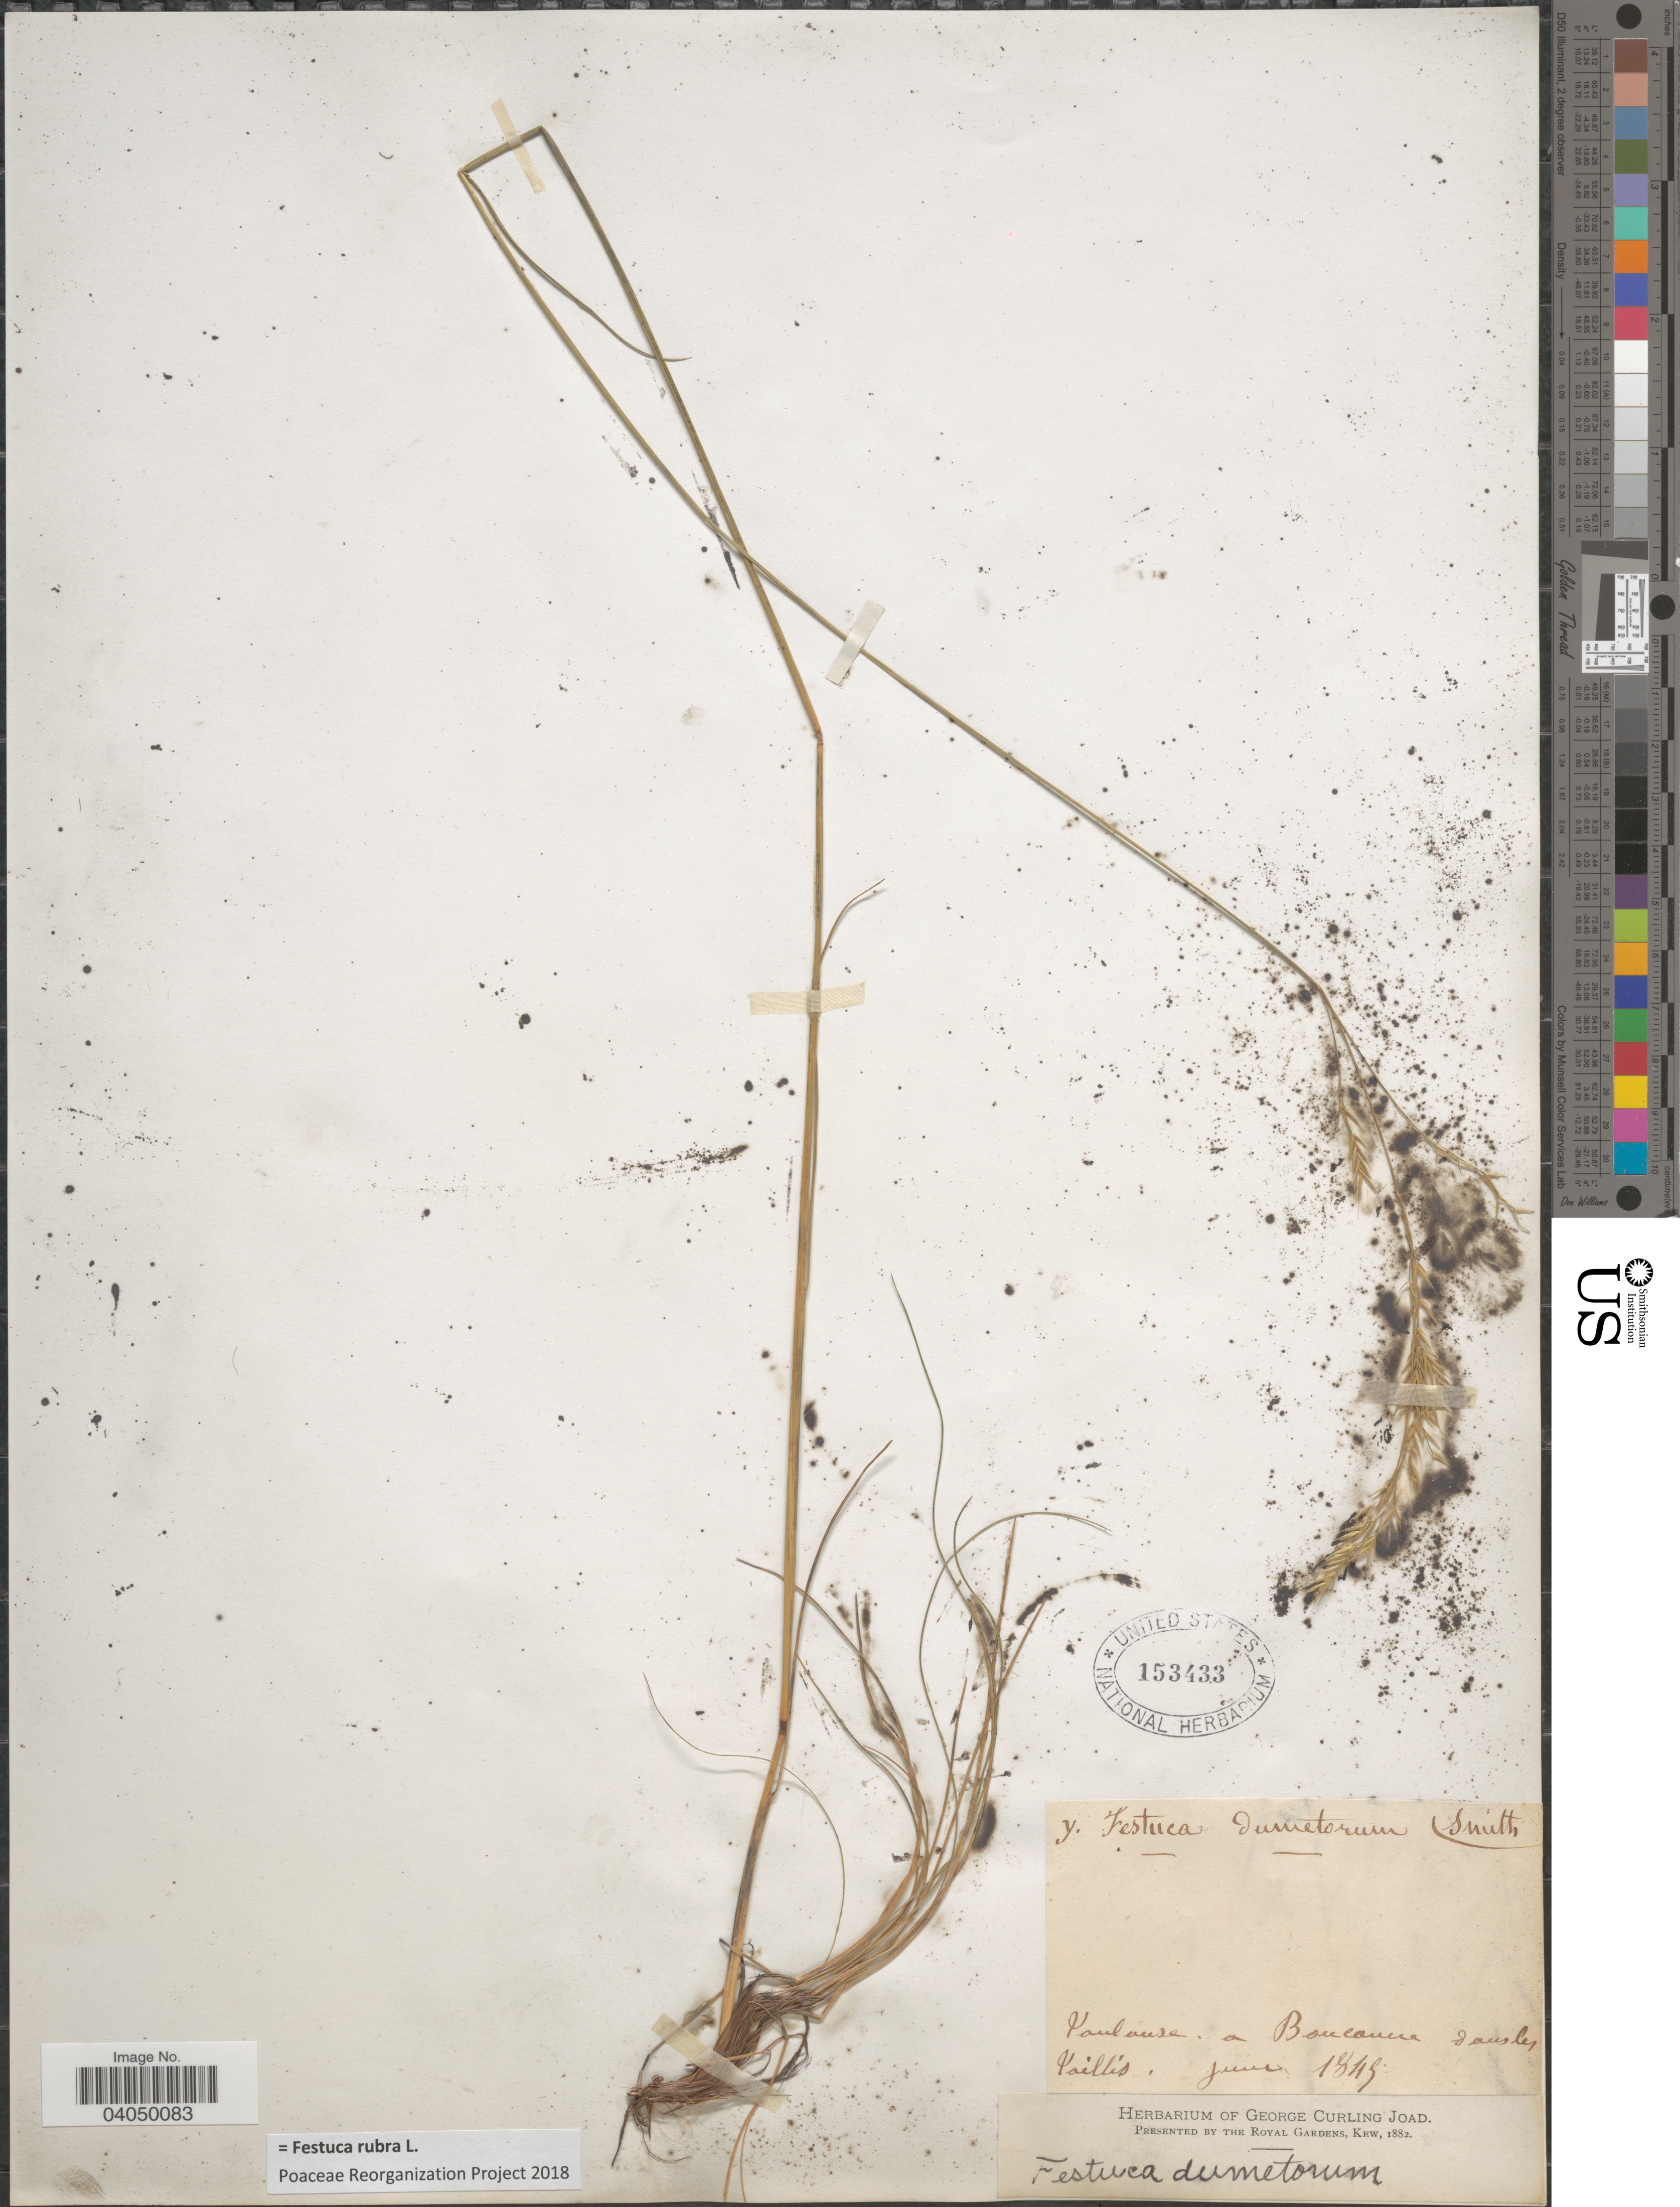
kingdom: Plantae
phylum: Tracheophyta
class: Liliopsida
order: Poales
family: Poaceae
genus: Festuca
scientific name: Festuca rubra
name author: L.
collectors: ex herb. George Curling Joad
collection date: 1849-06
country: France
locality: Toulouse a Boucanne dans les Taillis.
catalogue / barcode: US 153433